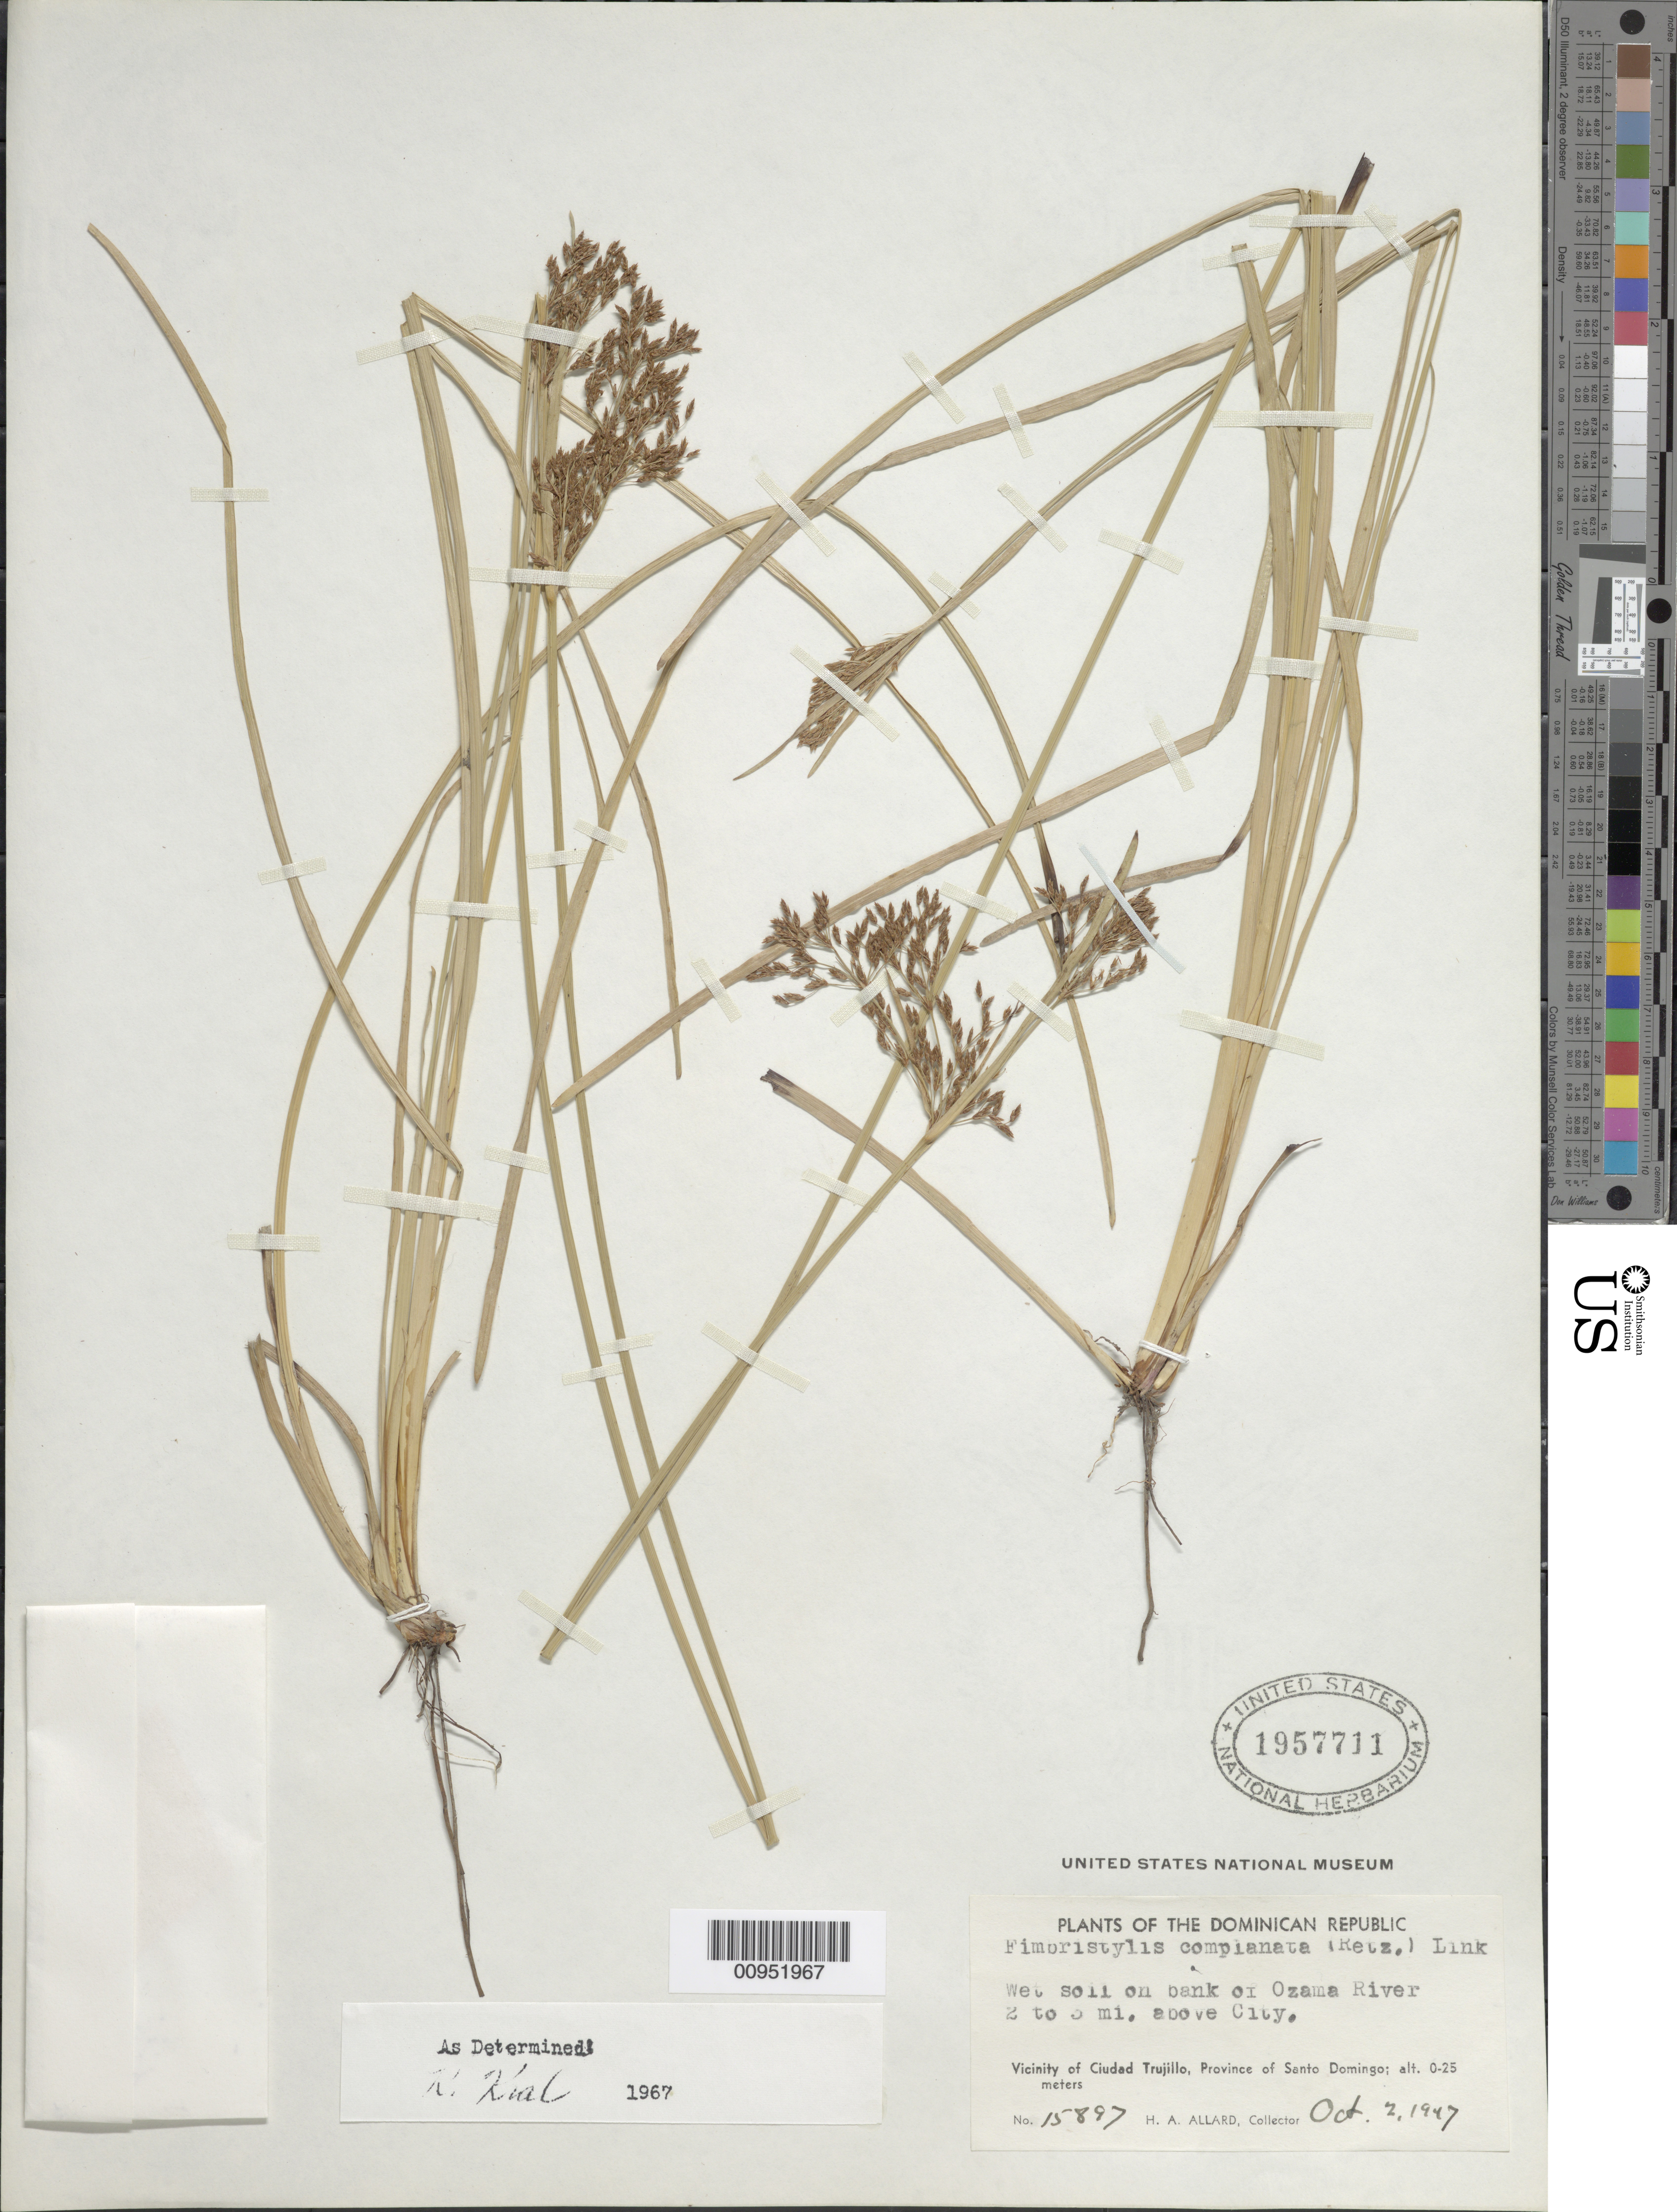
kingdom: Plantae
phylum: Tracheophyta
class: Liliopsida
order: Poales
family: Cyperaceae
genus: Fimbristylis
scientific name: Fimbristylis complanata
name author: (Retz.) Link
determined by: Kral, Robert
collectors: H. A. Allard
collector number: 15897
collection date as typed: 02 Oct 1947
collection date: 1947-10-02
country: Dominican Republic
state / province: Santo Domingo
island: Hispaniola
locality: Vicinity of Ciudad Trujillo, bank of Ozama River 2 to 3 miles above City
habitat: Wet soil on bank of river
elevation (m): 0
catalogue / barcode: US 1957711